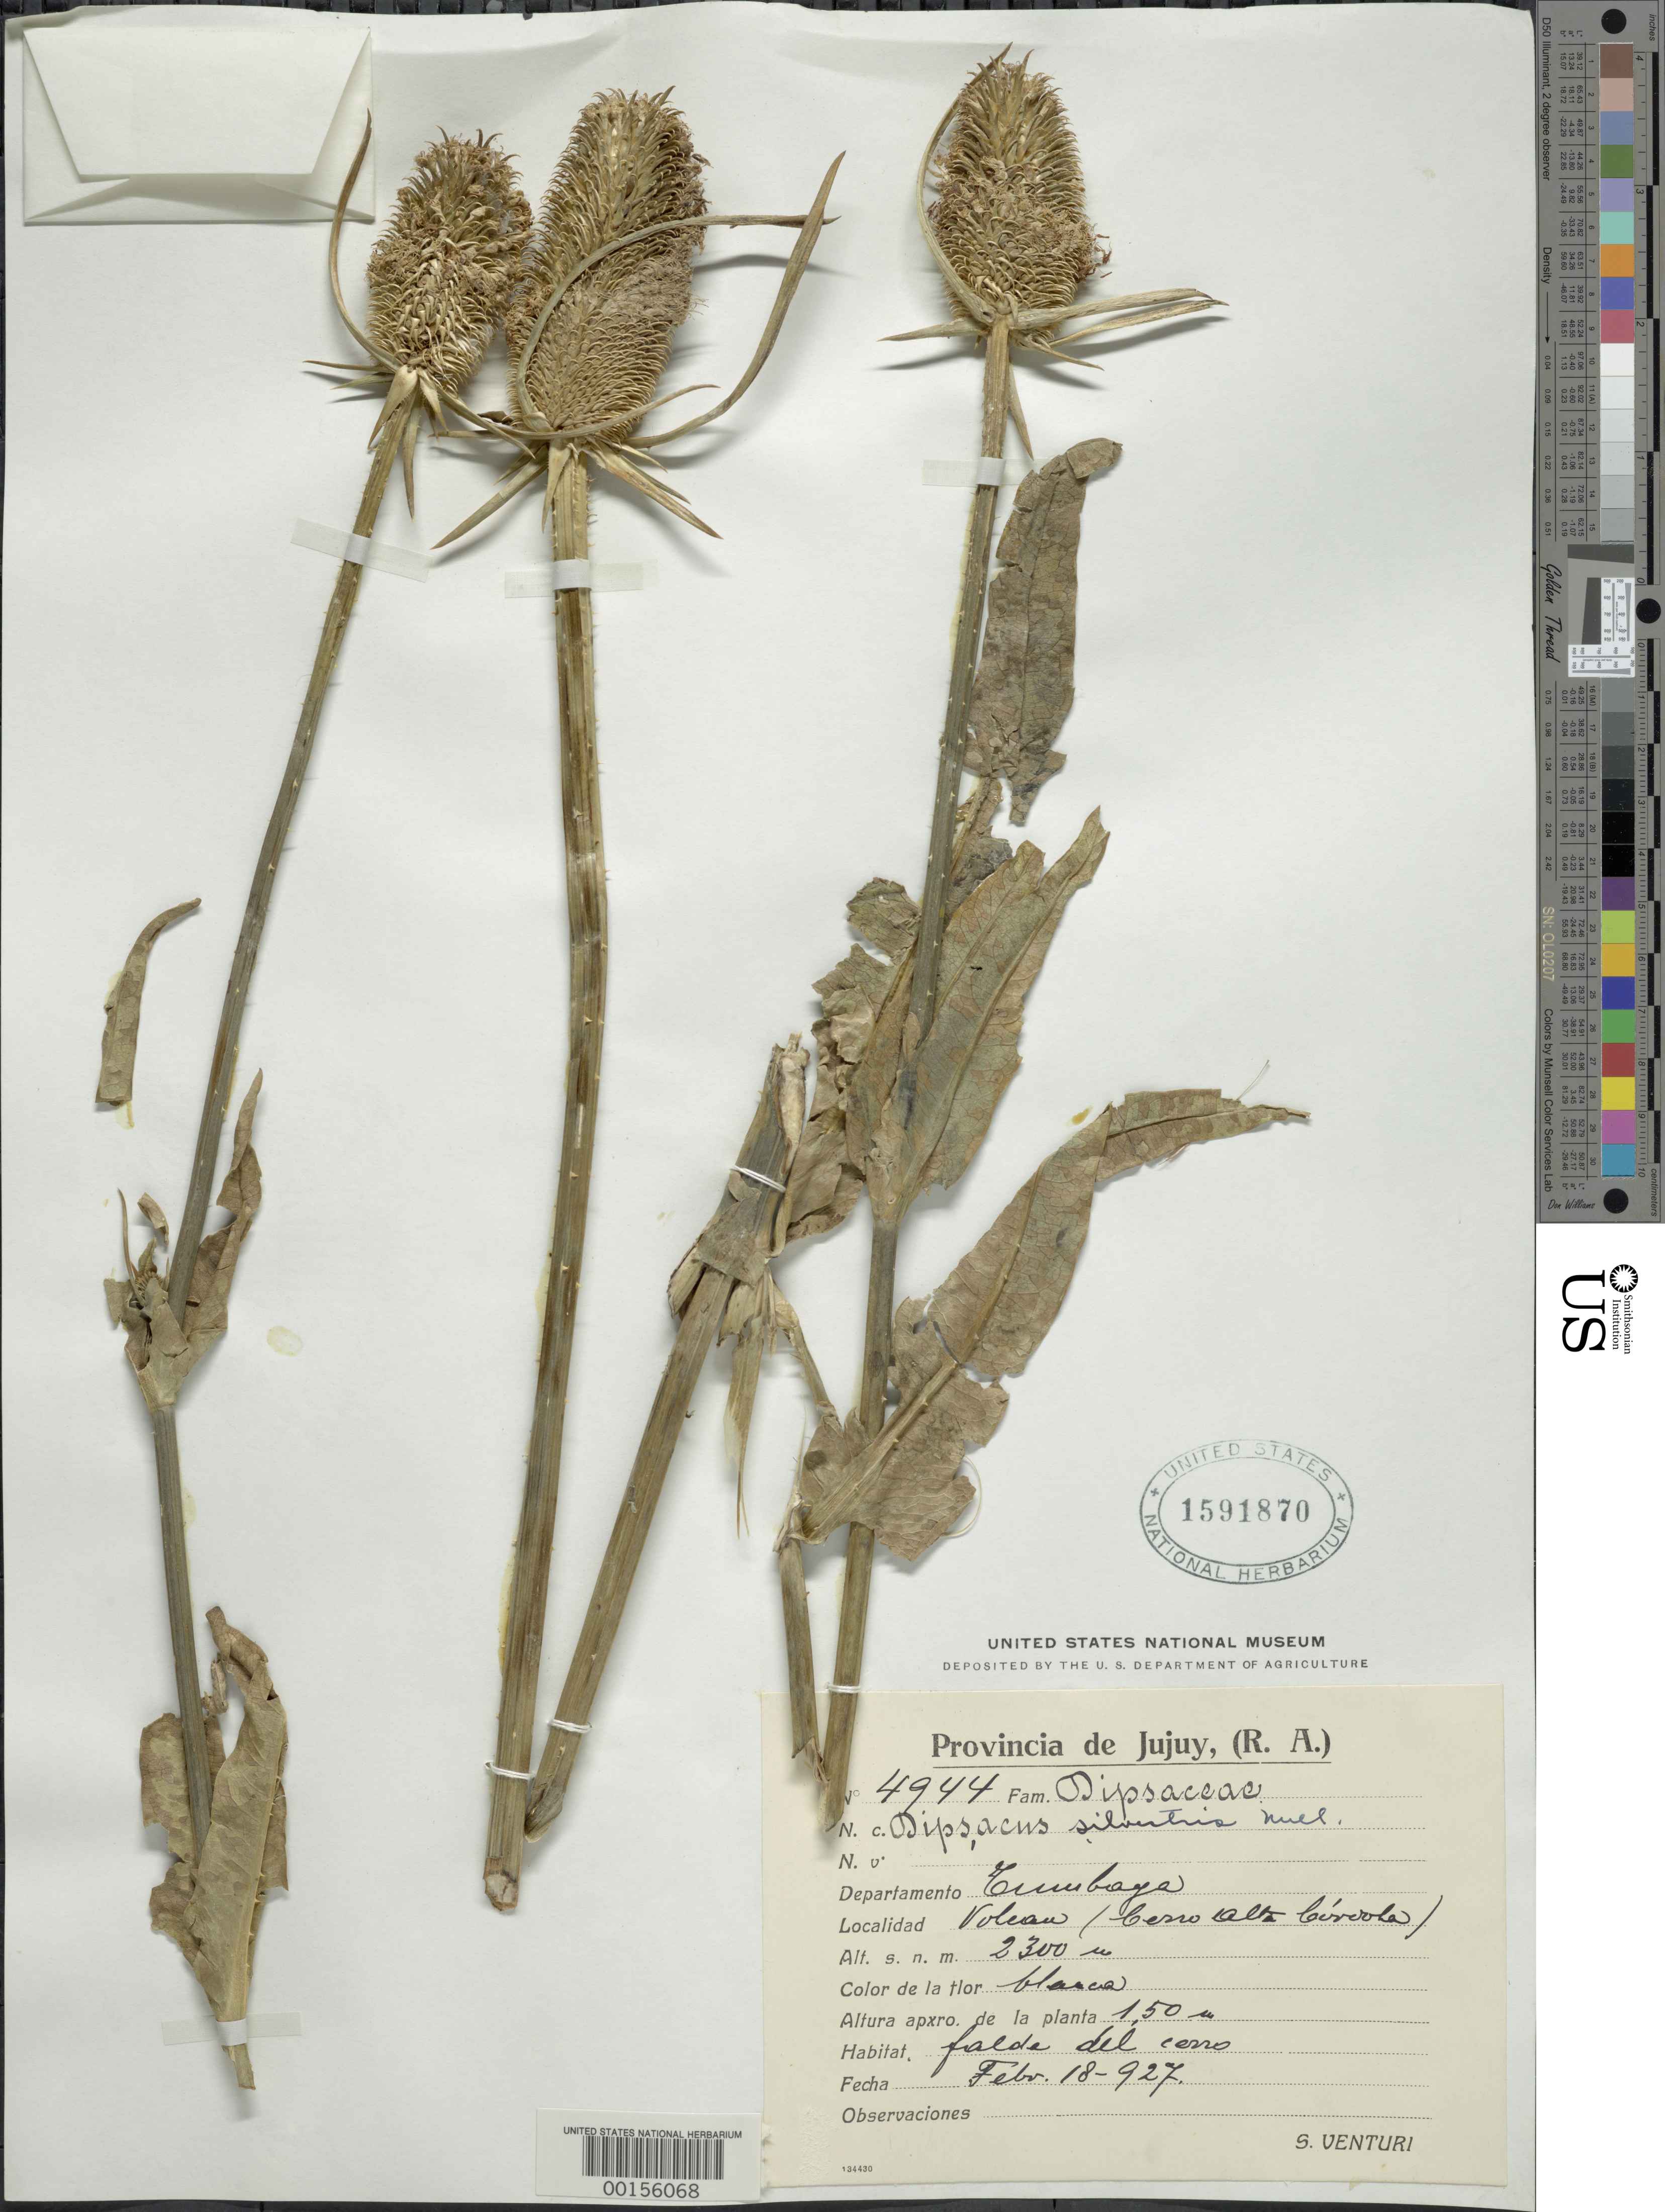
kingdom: Plantae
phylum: Tracheophyta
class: Magnoliopsida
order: Dipsacales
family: Caprifoliaceae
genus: Dipsacus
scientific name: Dipsacus sylvestris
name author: Huds.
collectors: S. Venturi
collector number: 4944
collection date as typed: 18 Feb 1927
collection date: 1927-02-18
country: Argentina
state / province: Jujuy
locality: Cumibga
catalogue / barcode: US 1591870